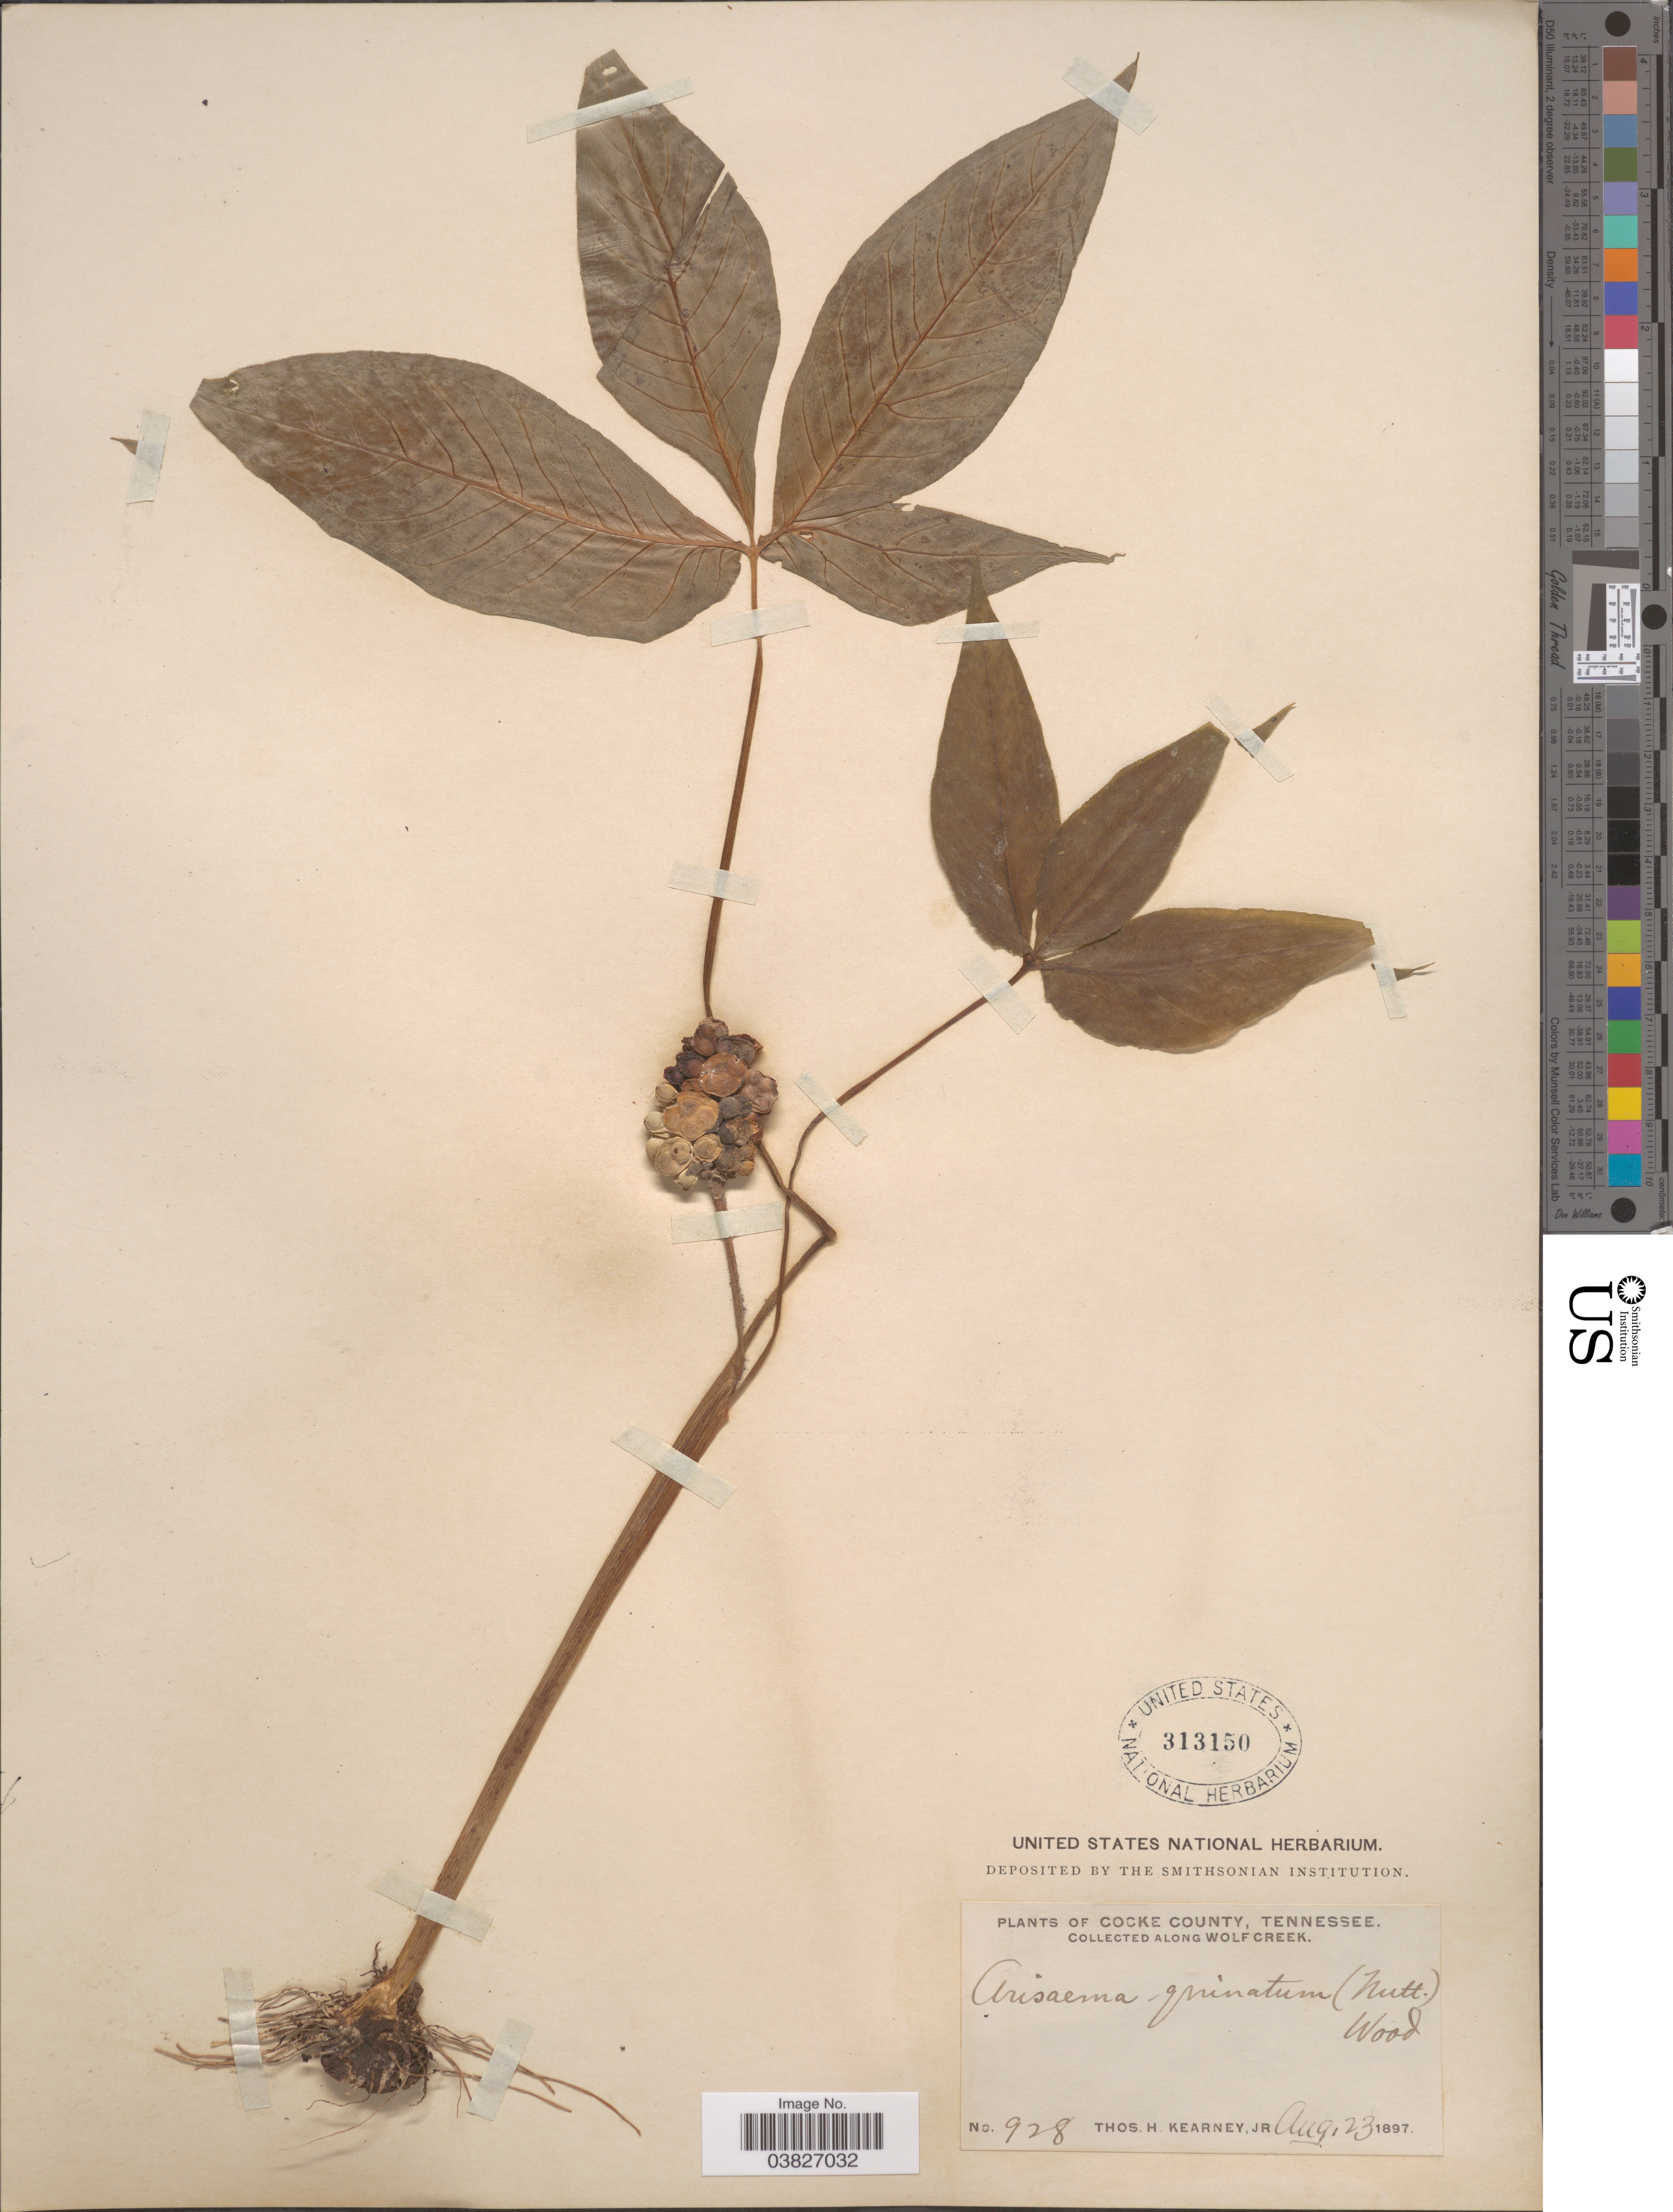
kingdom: Plantae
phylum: Tracheophyta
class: Liliopsida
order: Alismatales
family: Araceae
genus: Arisaema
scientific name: Arisaema quinatum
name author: (Nutt.) Schott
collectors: T. H. Kearney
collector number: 928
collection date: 1897-08-23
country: United States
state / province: Tennessee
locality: Cocke County. Along Wolf Creek.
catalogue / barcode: US 313150